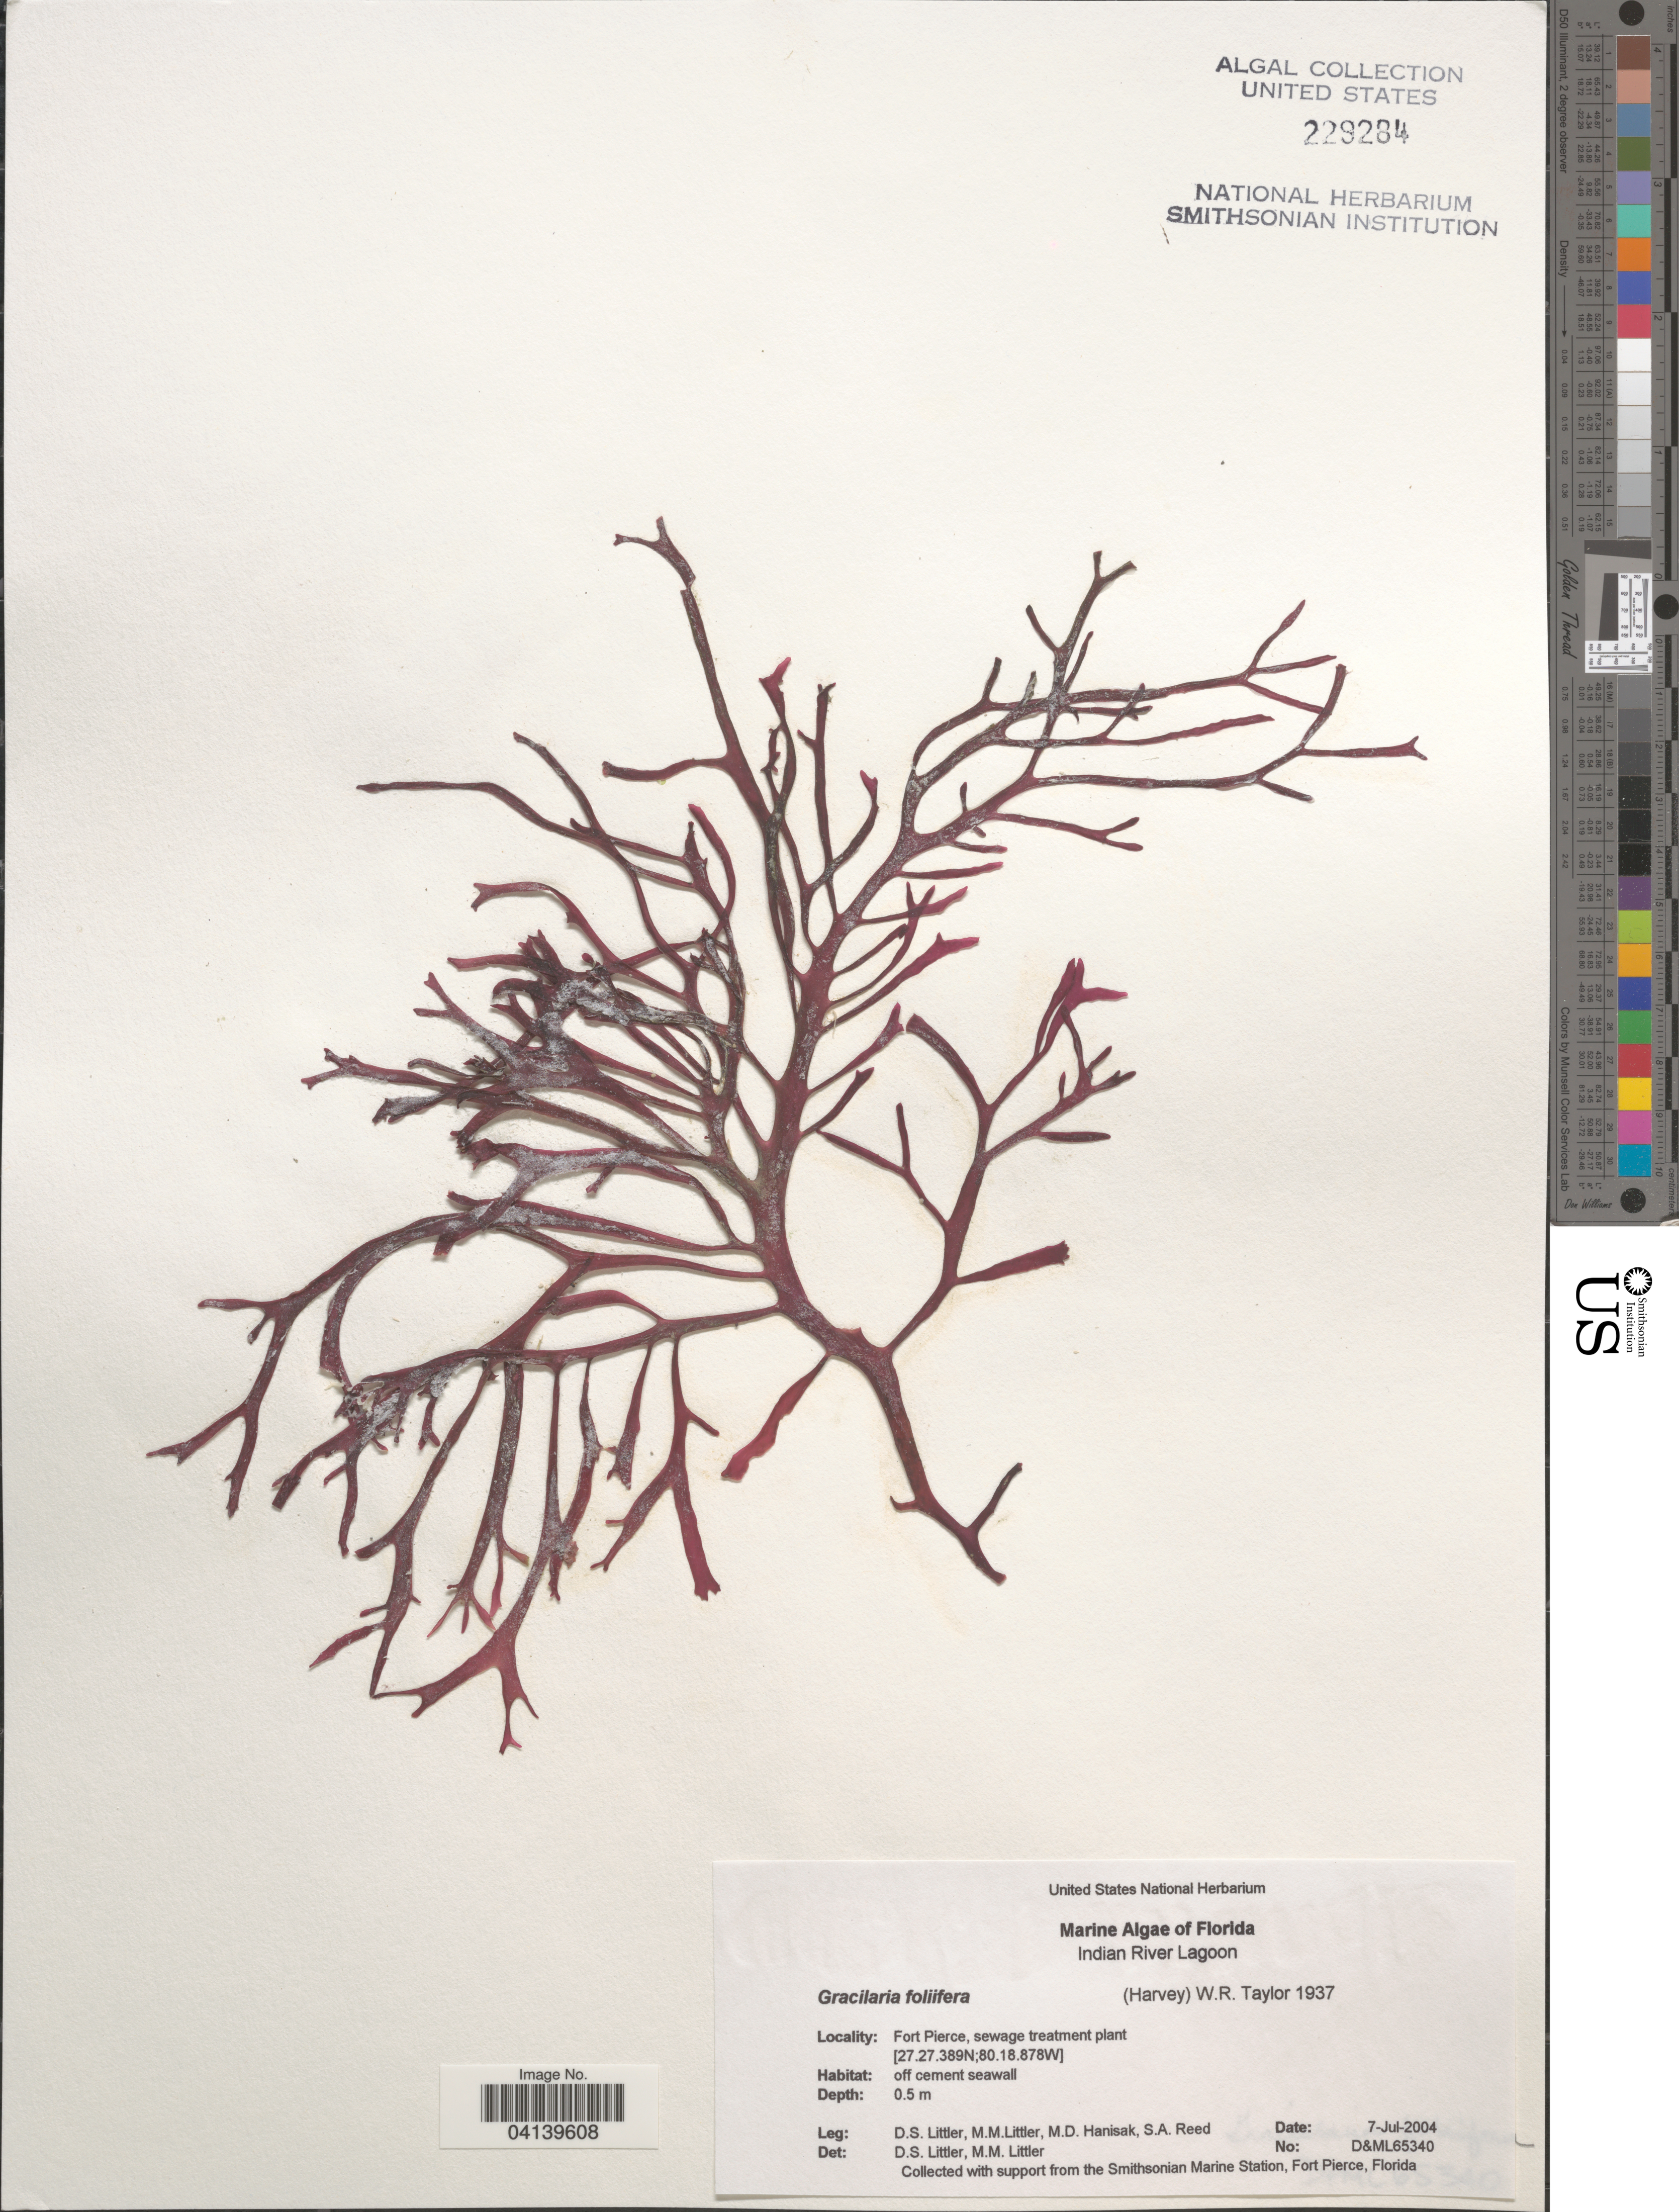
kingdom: Plantae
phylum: Rhodophyta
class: Florideophyceae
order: Gracilariales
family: Gracilariaceae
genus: Gracilaria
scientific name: Gracilaria foliifera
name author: (Forssk.) Børgesen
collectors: D. S. Littler, M. Hanisak & S. Reed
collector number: D&ML65340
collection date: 2004-07-07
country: United States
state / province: Florida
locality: Indian River Lagoon. Fort Pierce, sewage treatment plant.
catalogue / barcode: US 229284